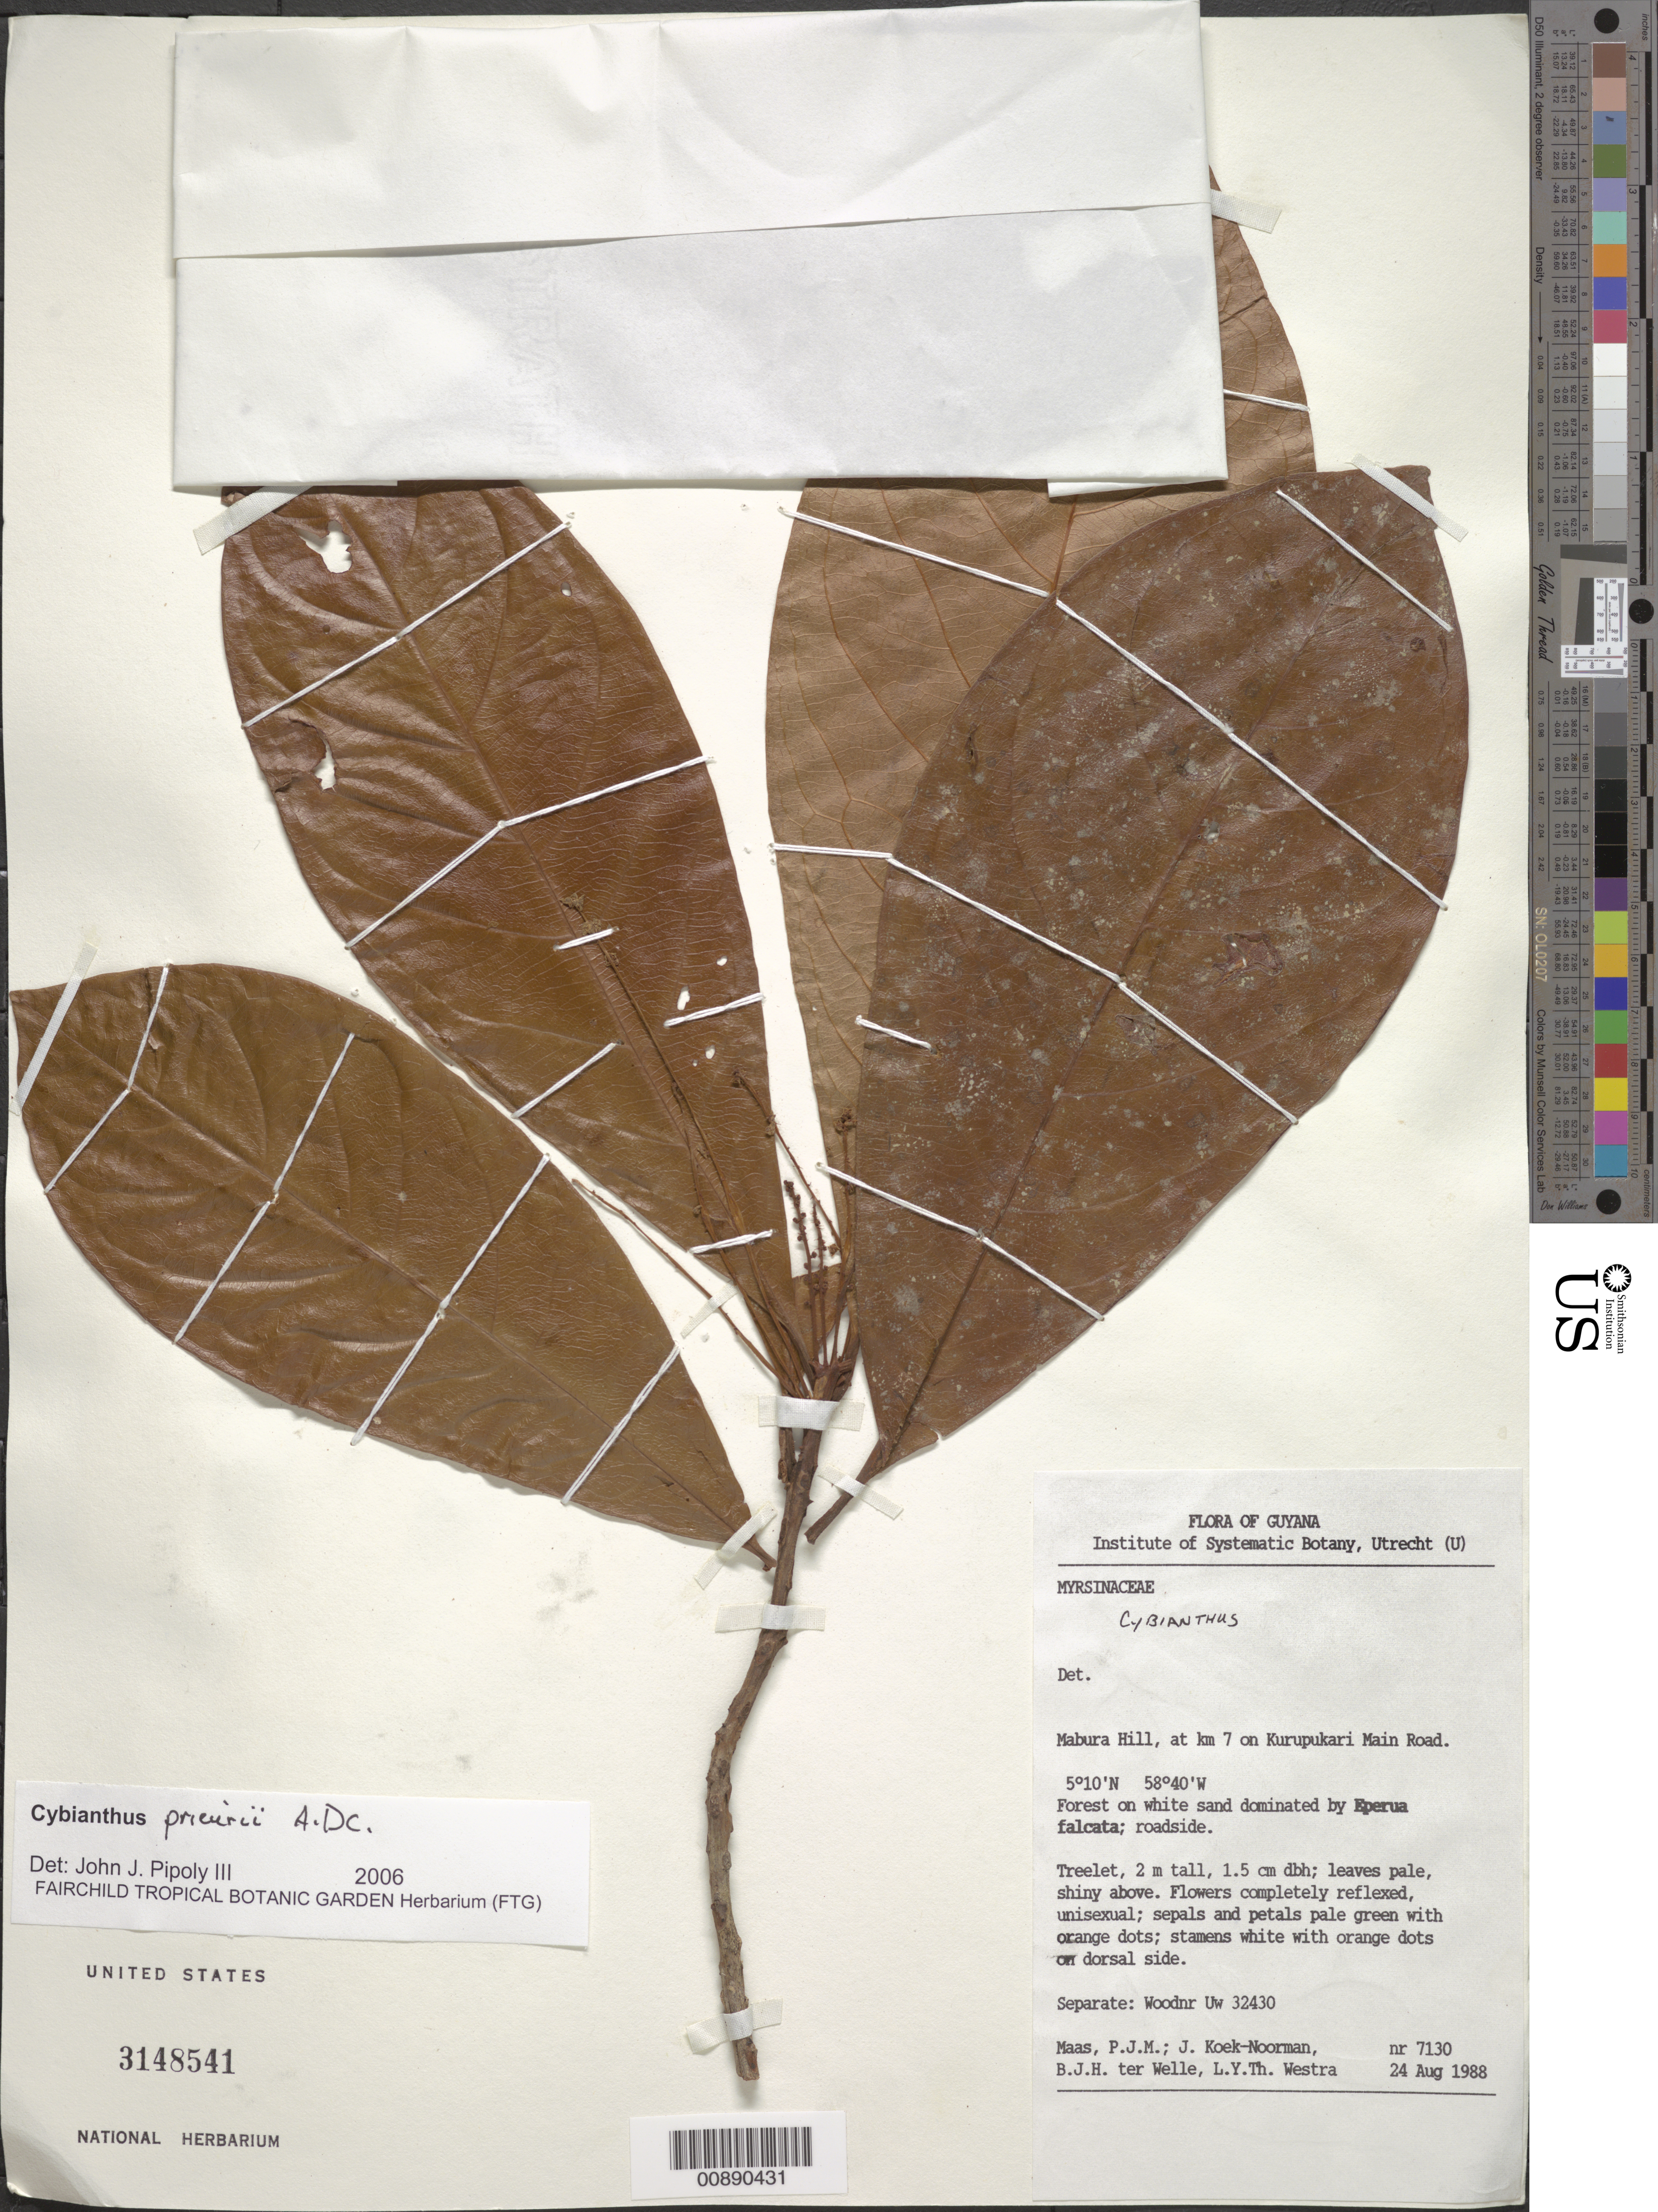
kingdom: Plantae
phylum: Tracheophyta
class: Magnoliopsida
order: Ericales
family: Primulaceae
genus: Cybianthus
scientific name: Cybianthus prieurii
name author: A. DC.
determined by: Pipoly, J. J., III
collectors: P. Maas, J. Koek-Noorman, H. Lall, B. Welle & L. Y. T. Westra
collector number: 7130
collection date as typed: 24-Aug-88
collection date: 1988-08-24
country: Guyana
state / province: U. Demerara-Berbice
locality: Mabura Hill, km 7 on Kurupukari Main Rd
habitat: Forest on white sand dominated by Eperua falcata; roadside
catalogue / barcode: US 3148541